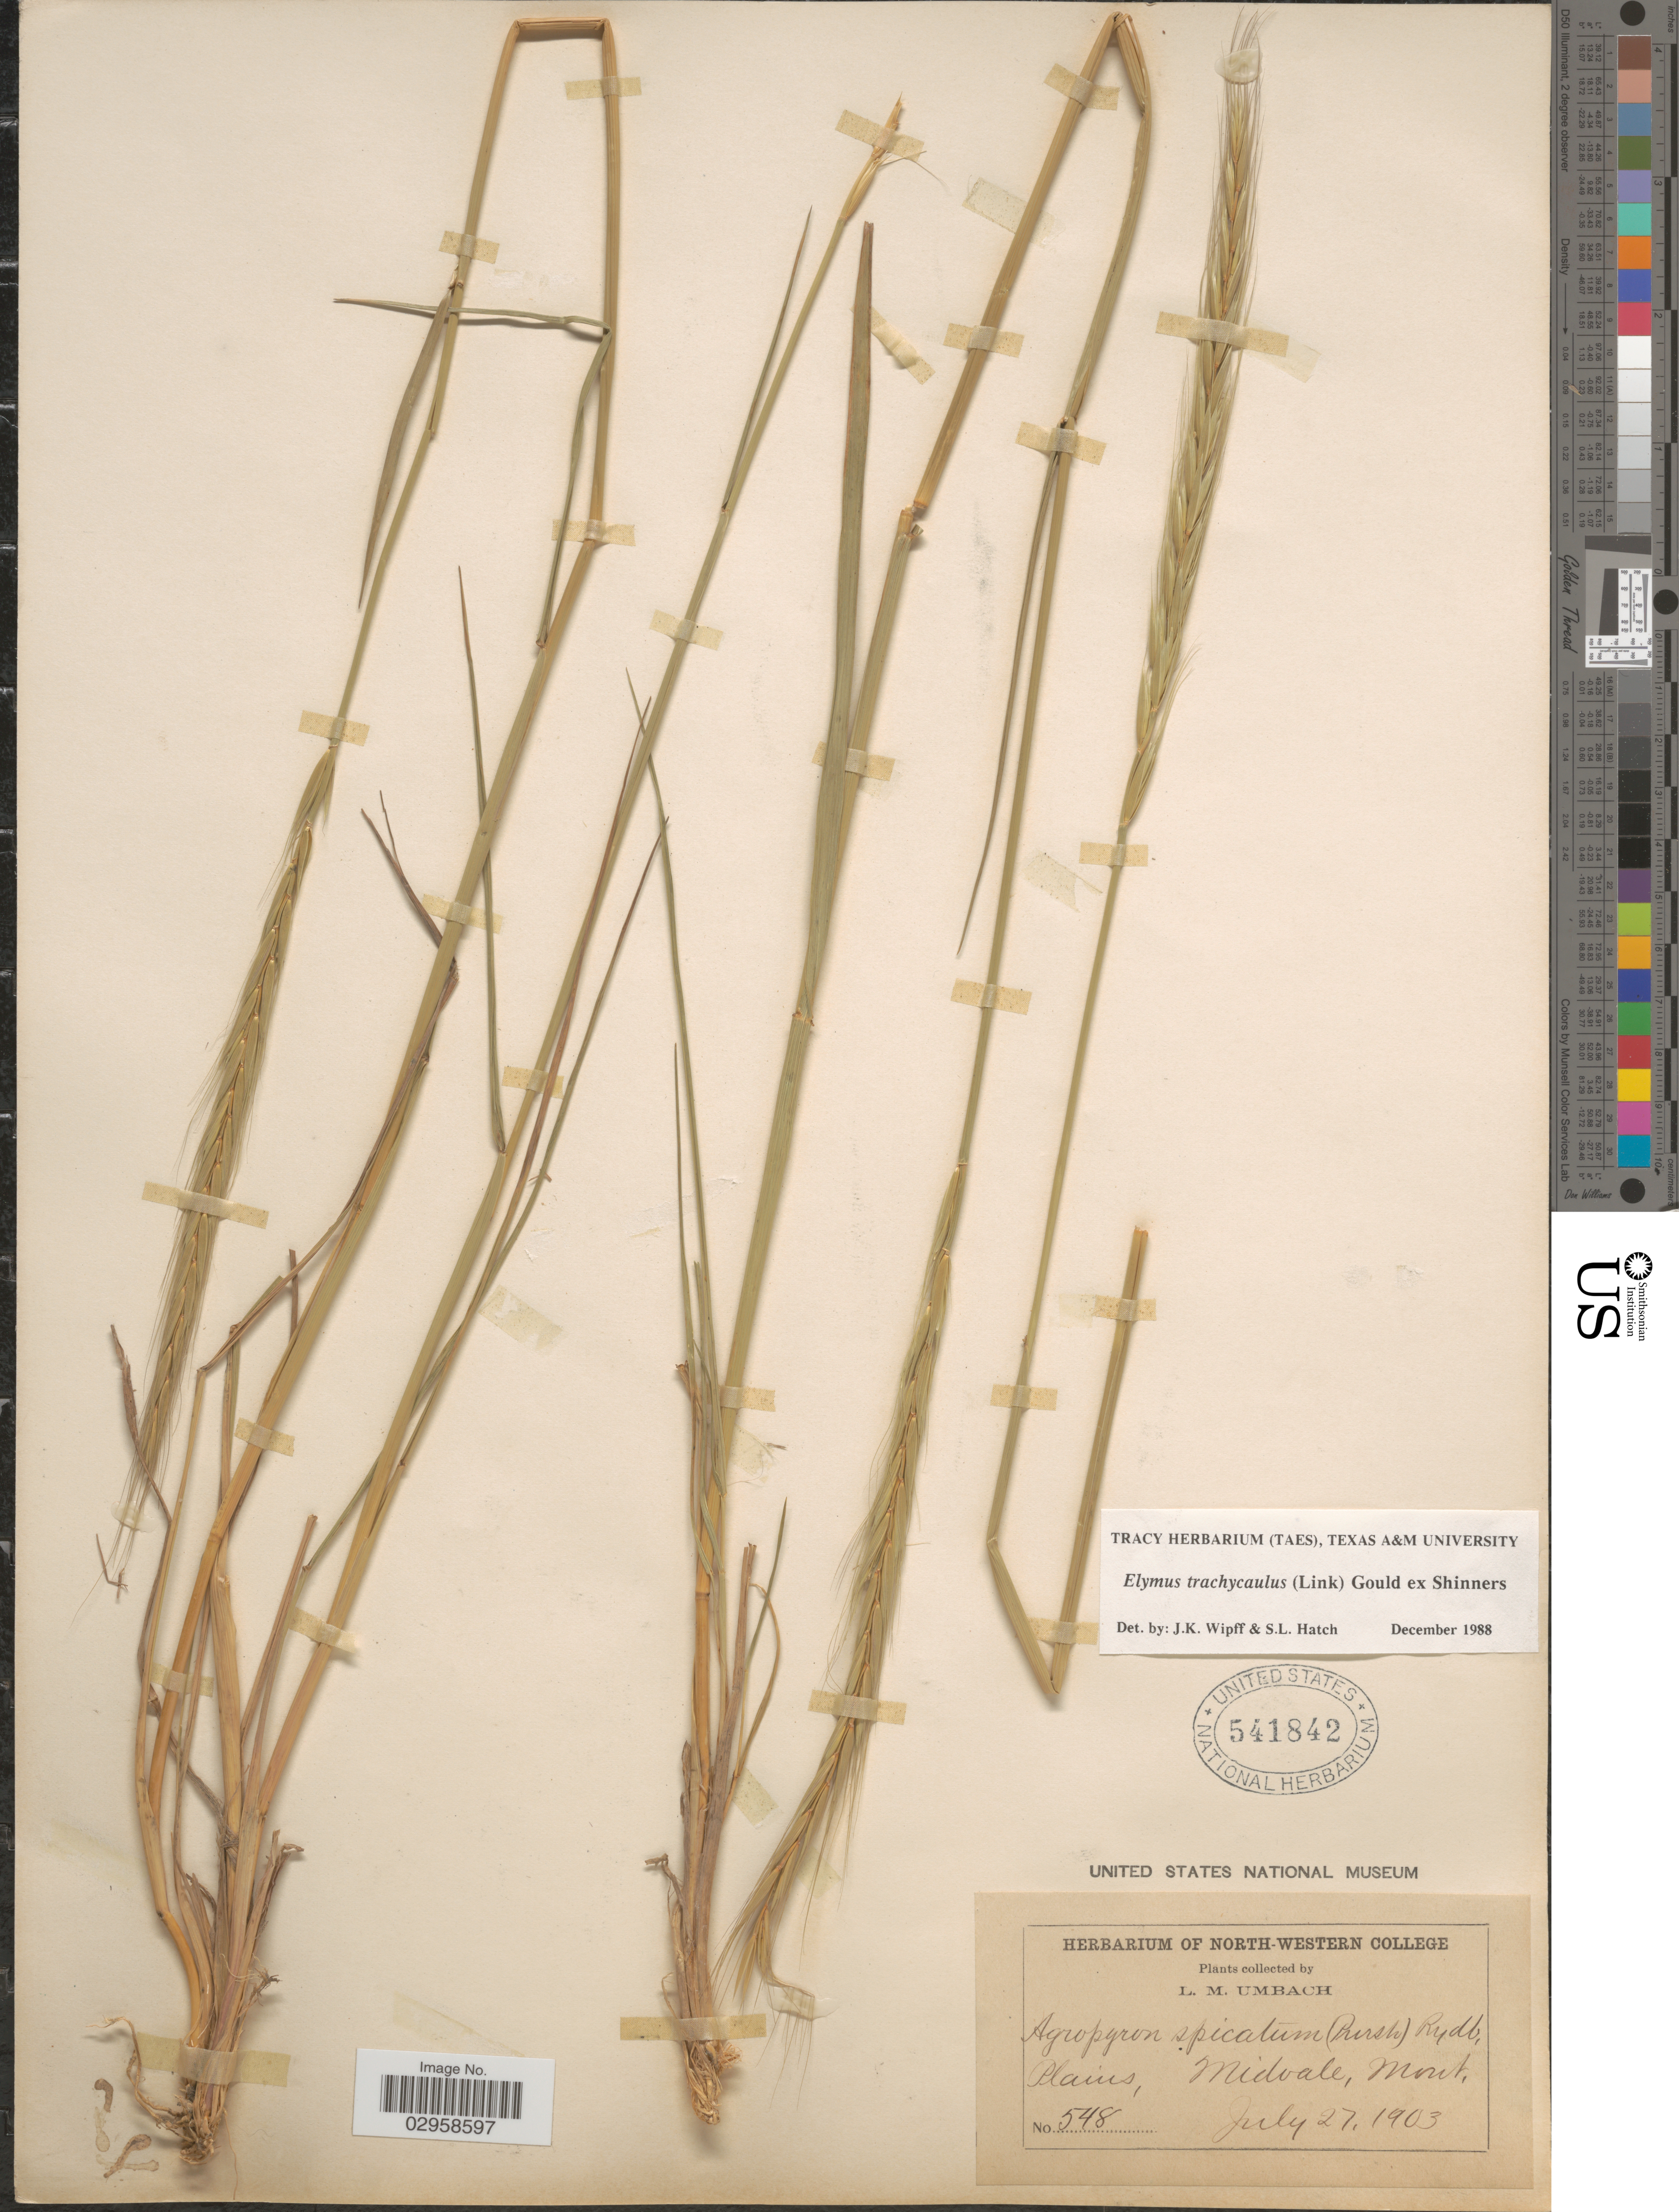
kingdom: Plantae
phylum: Tracheophyta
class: Liliopsida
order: Poales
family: Poaceae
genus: Elymus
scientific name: Elymus trachycaulus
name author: (Link) Gould ex Shinners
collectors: L. M. Umbach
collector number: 548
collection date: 1903-07-27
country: United States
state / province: Montana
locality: Plains, Midvale.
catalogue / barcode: US 541842